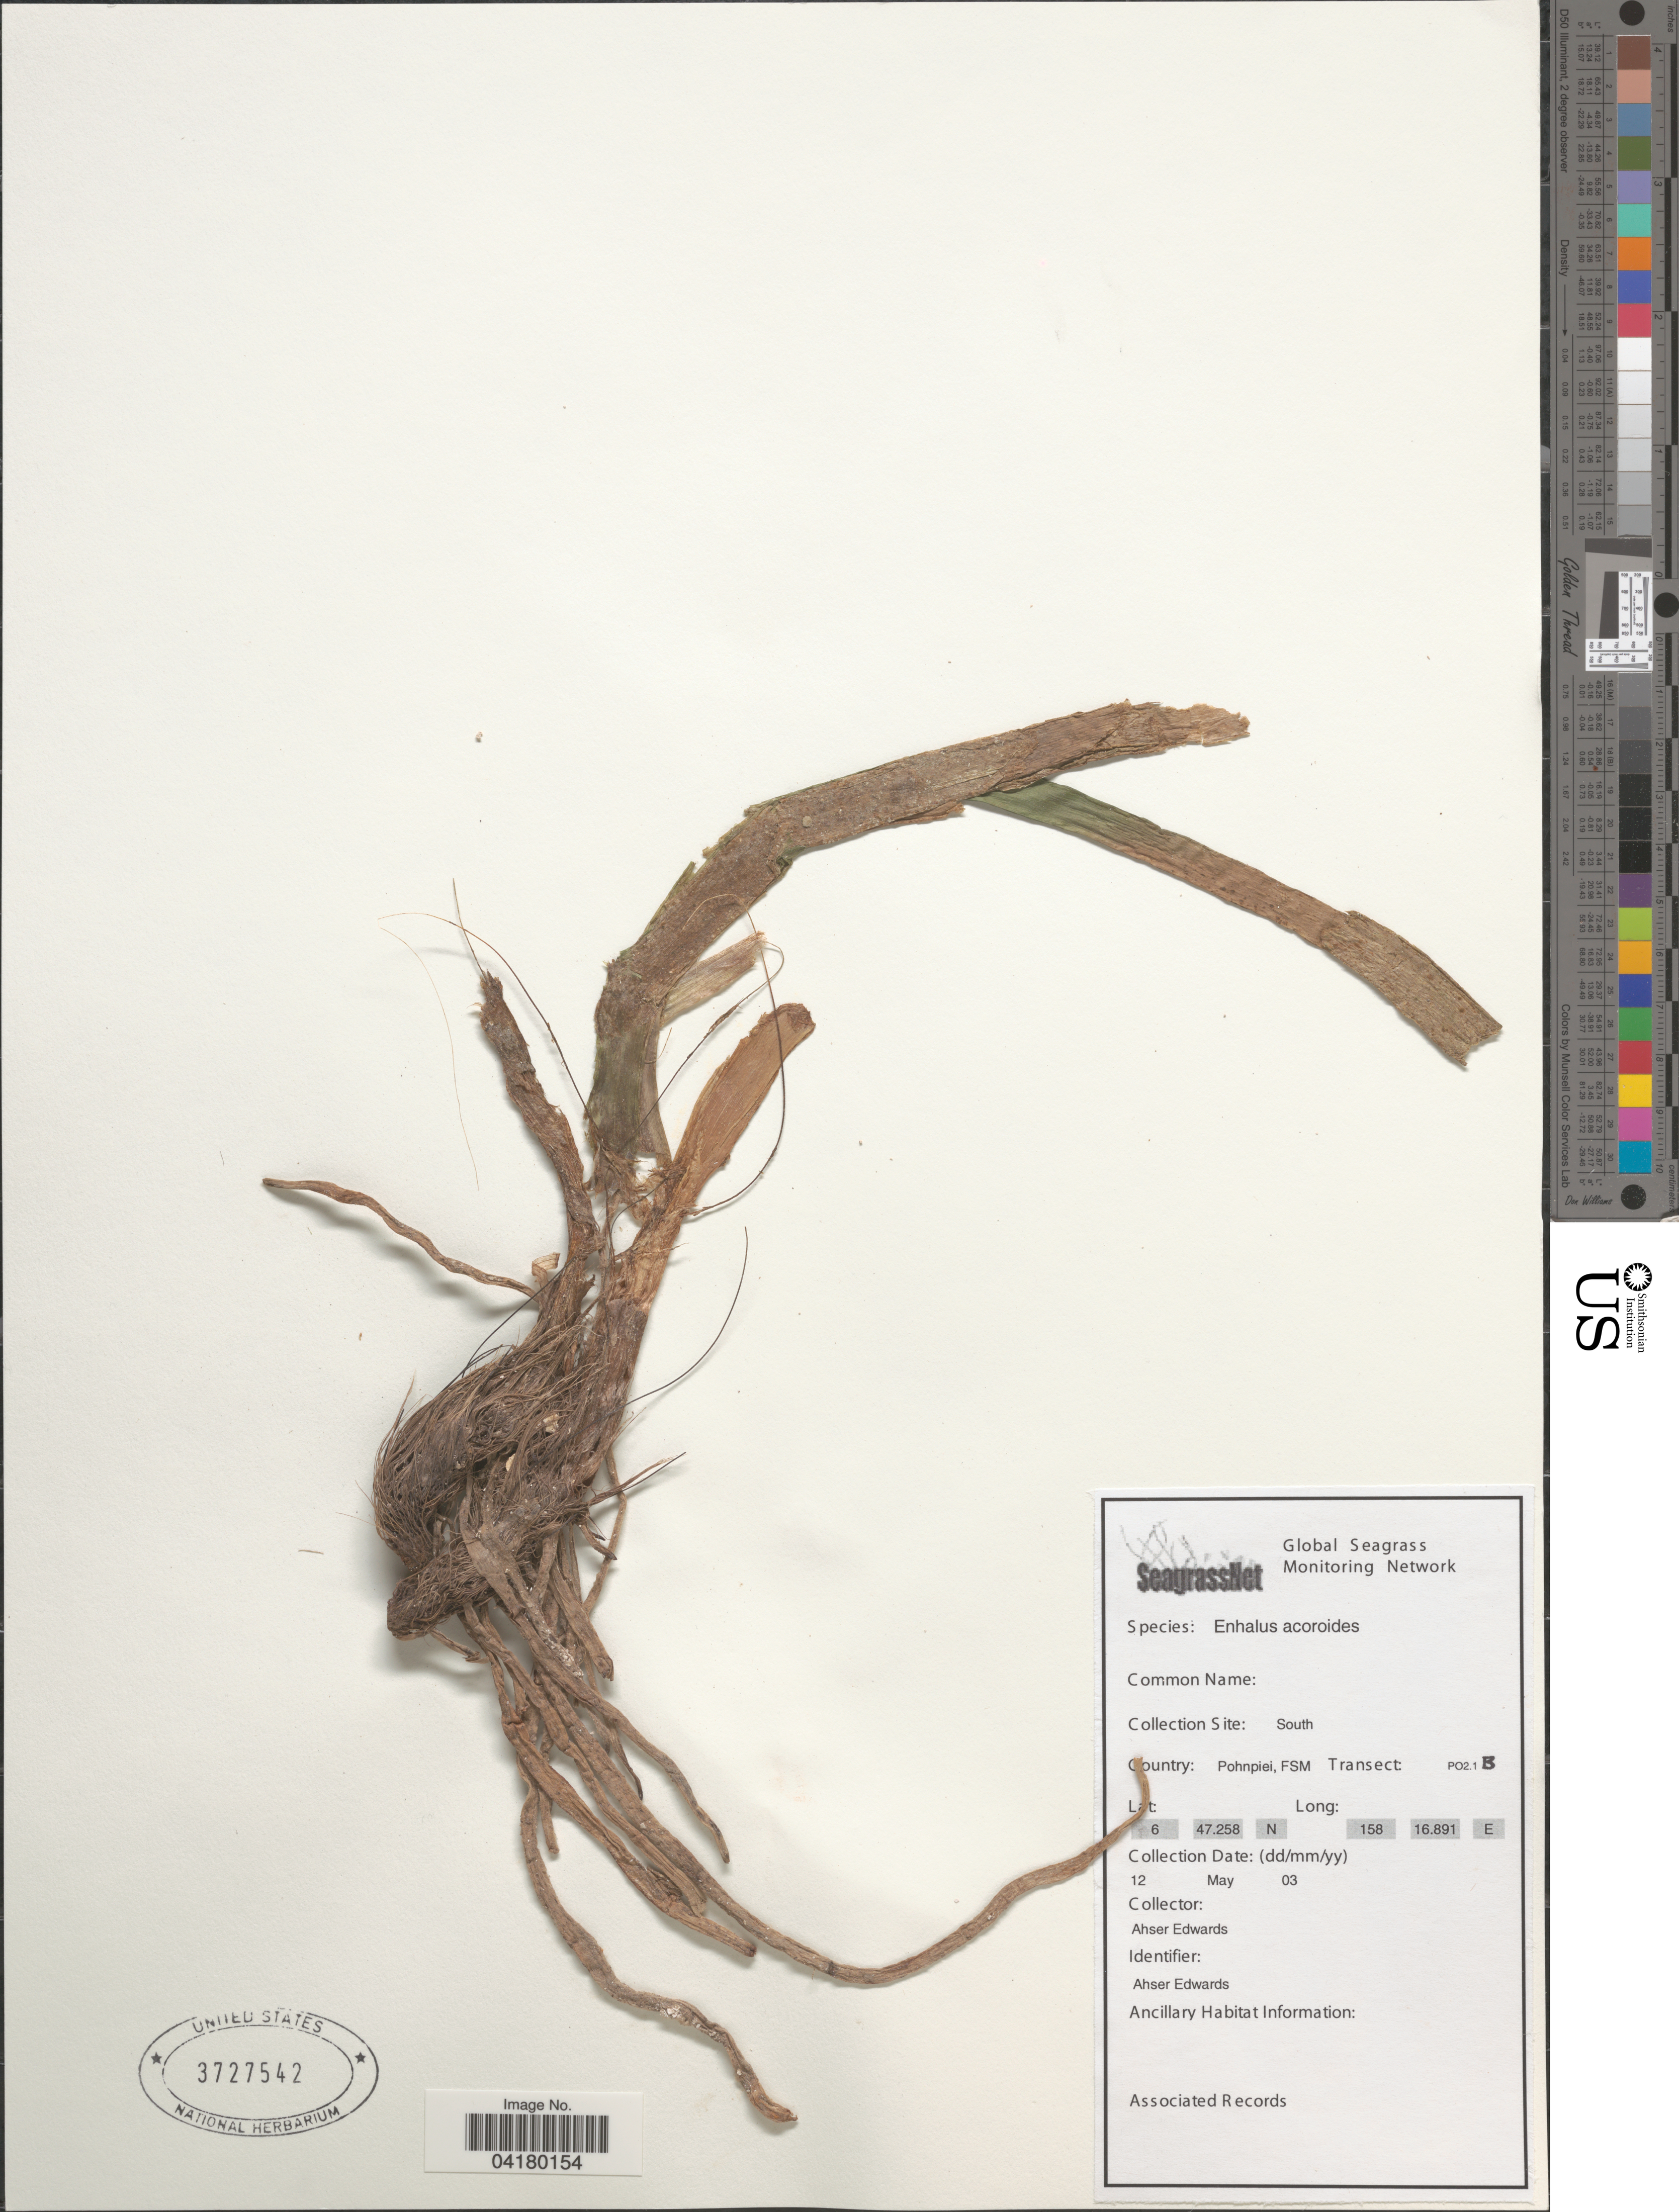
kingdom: Plantae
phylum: Tracheophyta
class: Liliopsida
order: Alismatales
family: Hydrocharitaceae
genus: Enhalus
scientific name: Enhalus acoroides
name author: (L. f.) Royle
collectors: A. Edwards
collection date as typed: Transcribed d/m/y: 12/5/3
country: Micronesia, Federated States of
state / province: Pohnpei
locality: Collection Site: South. Country: Pohnpiei, FSM. Transect: PO2.1B.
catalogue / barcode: US 3727542